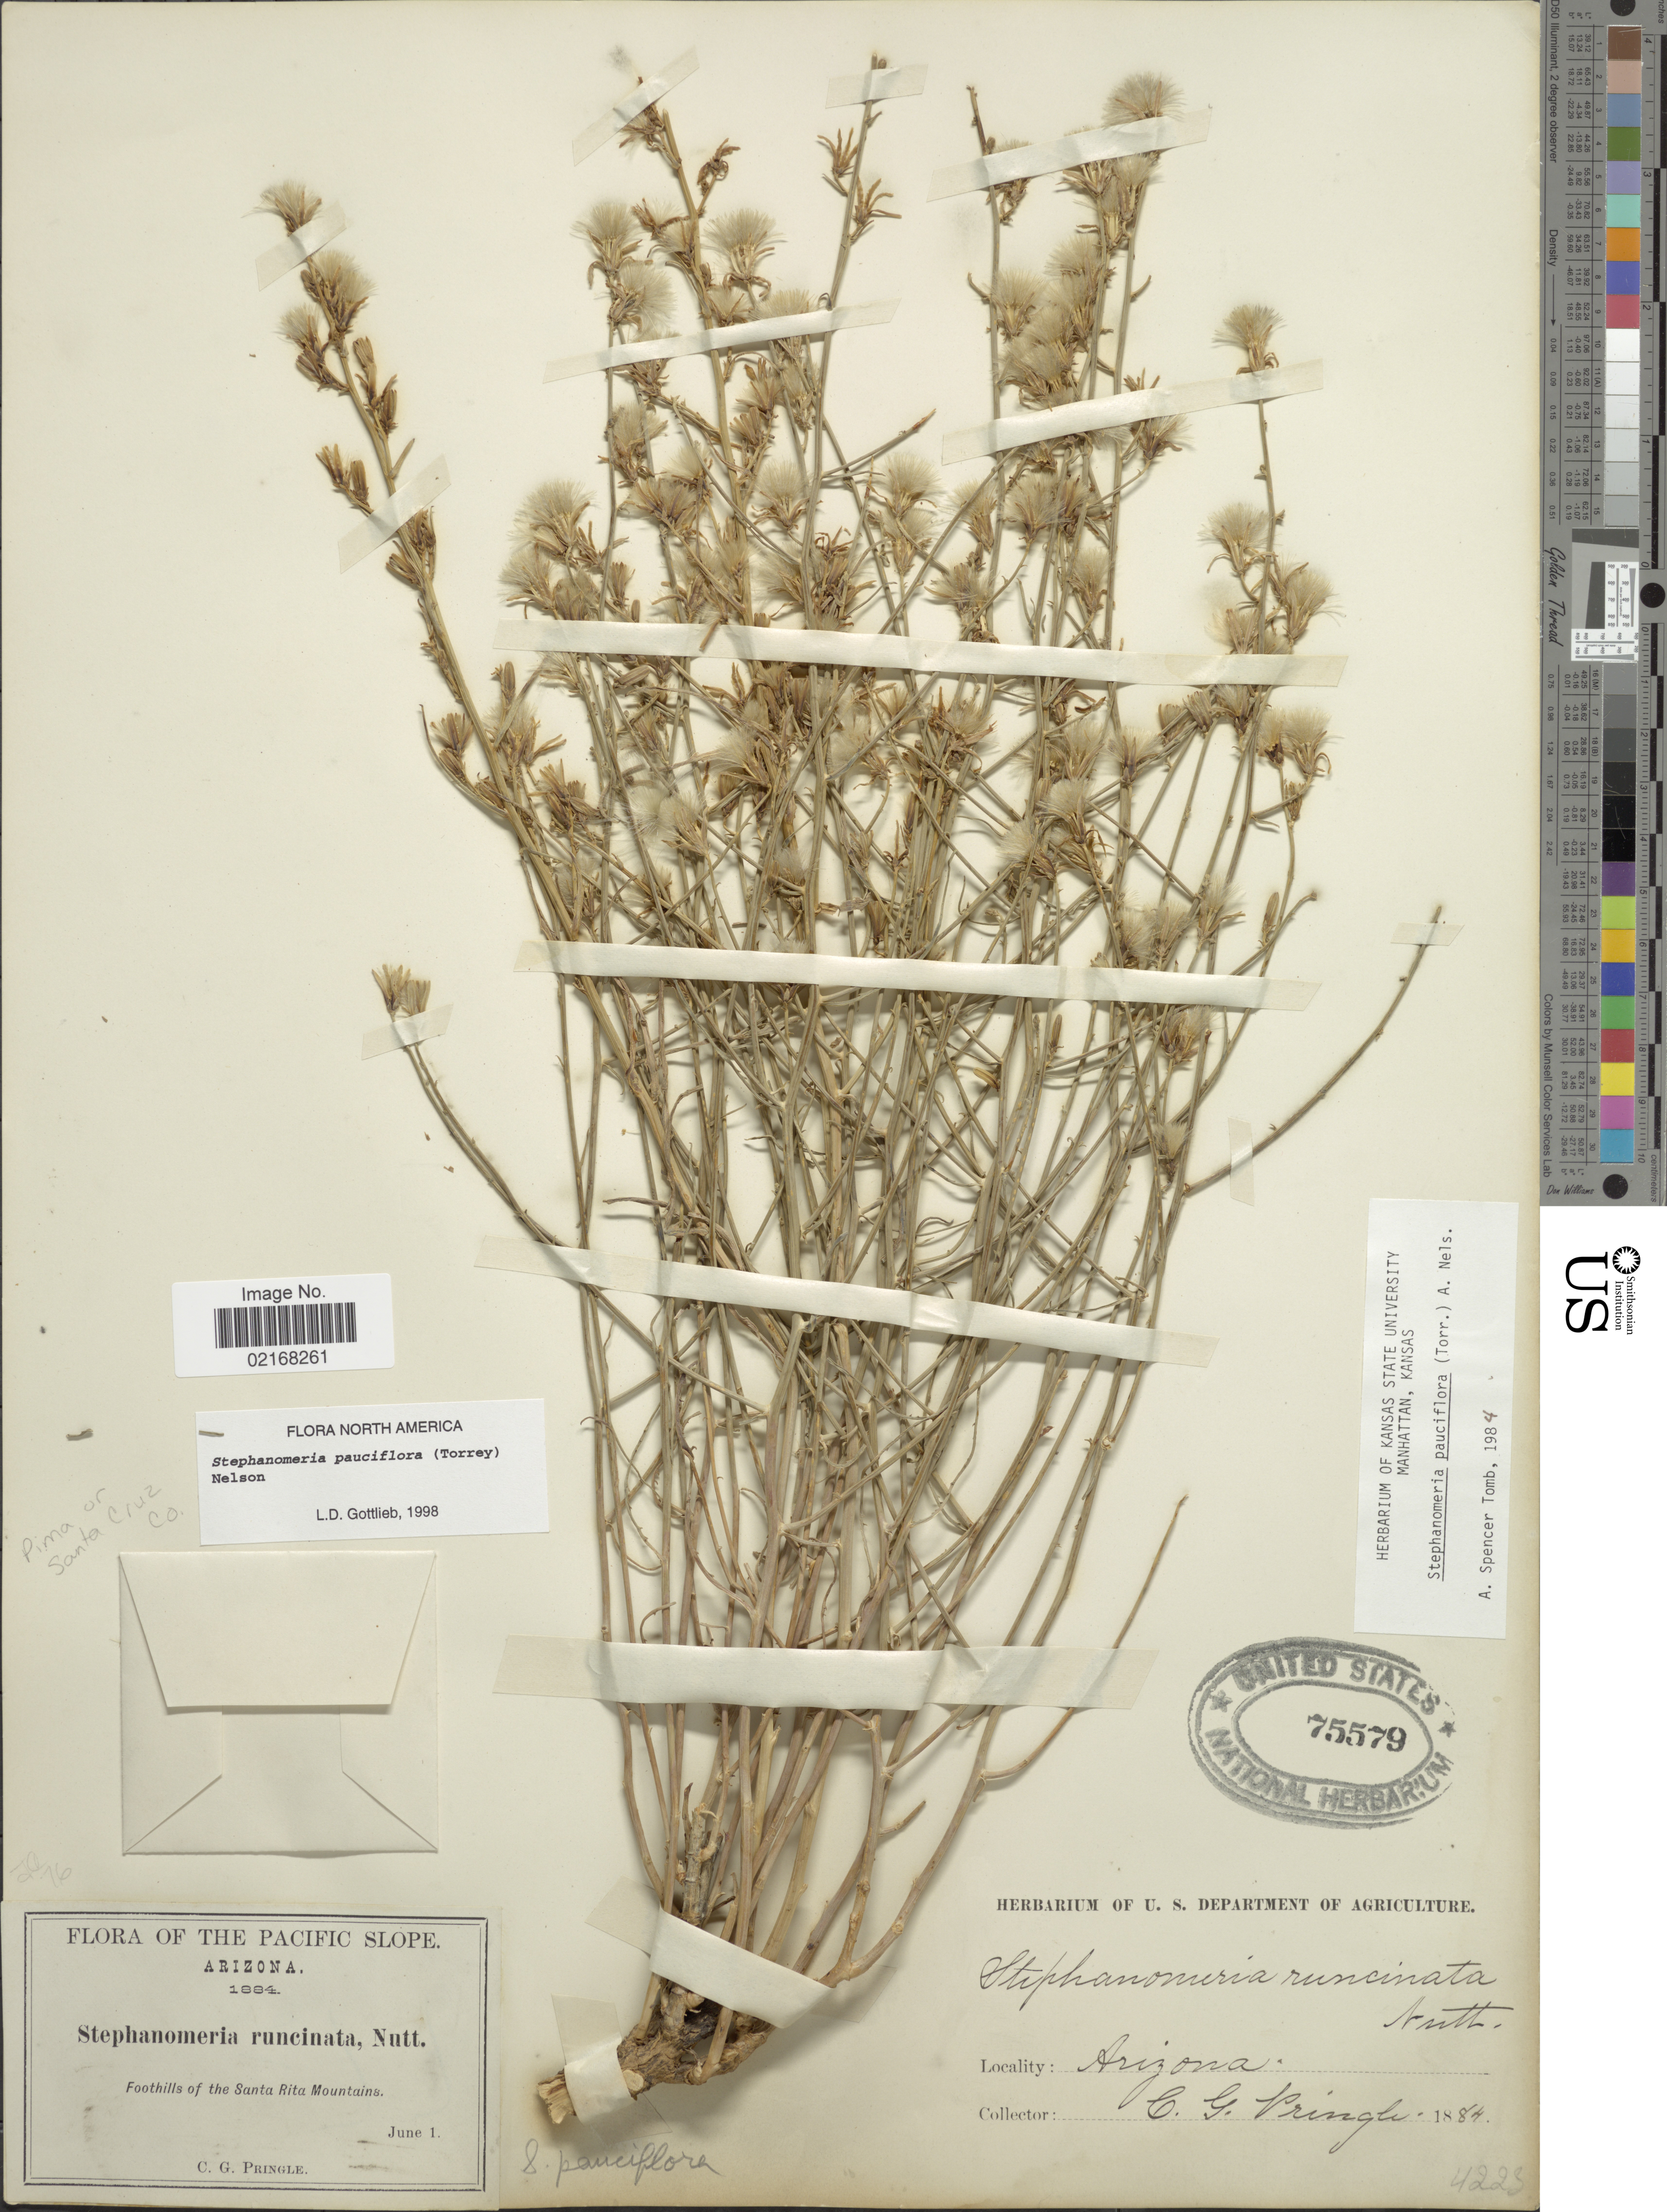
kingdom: Plantae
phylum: Tracheophyta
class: Magnoliopsida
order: Asterales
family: Asteraceae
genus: Stephanomeria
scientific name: Stephanomeria pauciflora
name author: (Torr.) A. Nelson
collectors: C. G. Pringle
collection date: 1884-06-01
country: United States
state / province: Arizona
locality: Pacific Slope. Arizona. Foothills of the Santa Rita Mountains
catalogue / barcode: US 75579